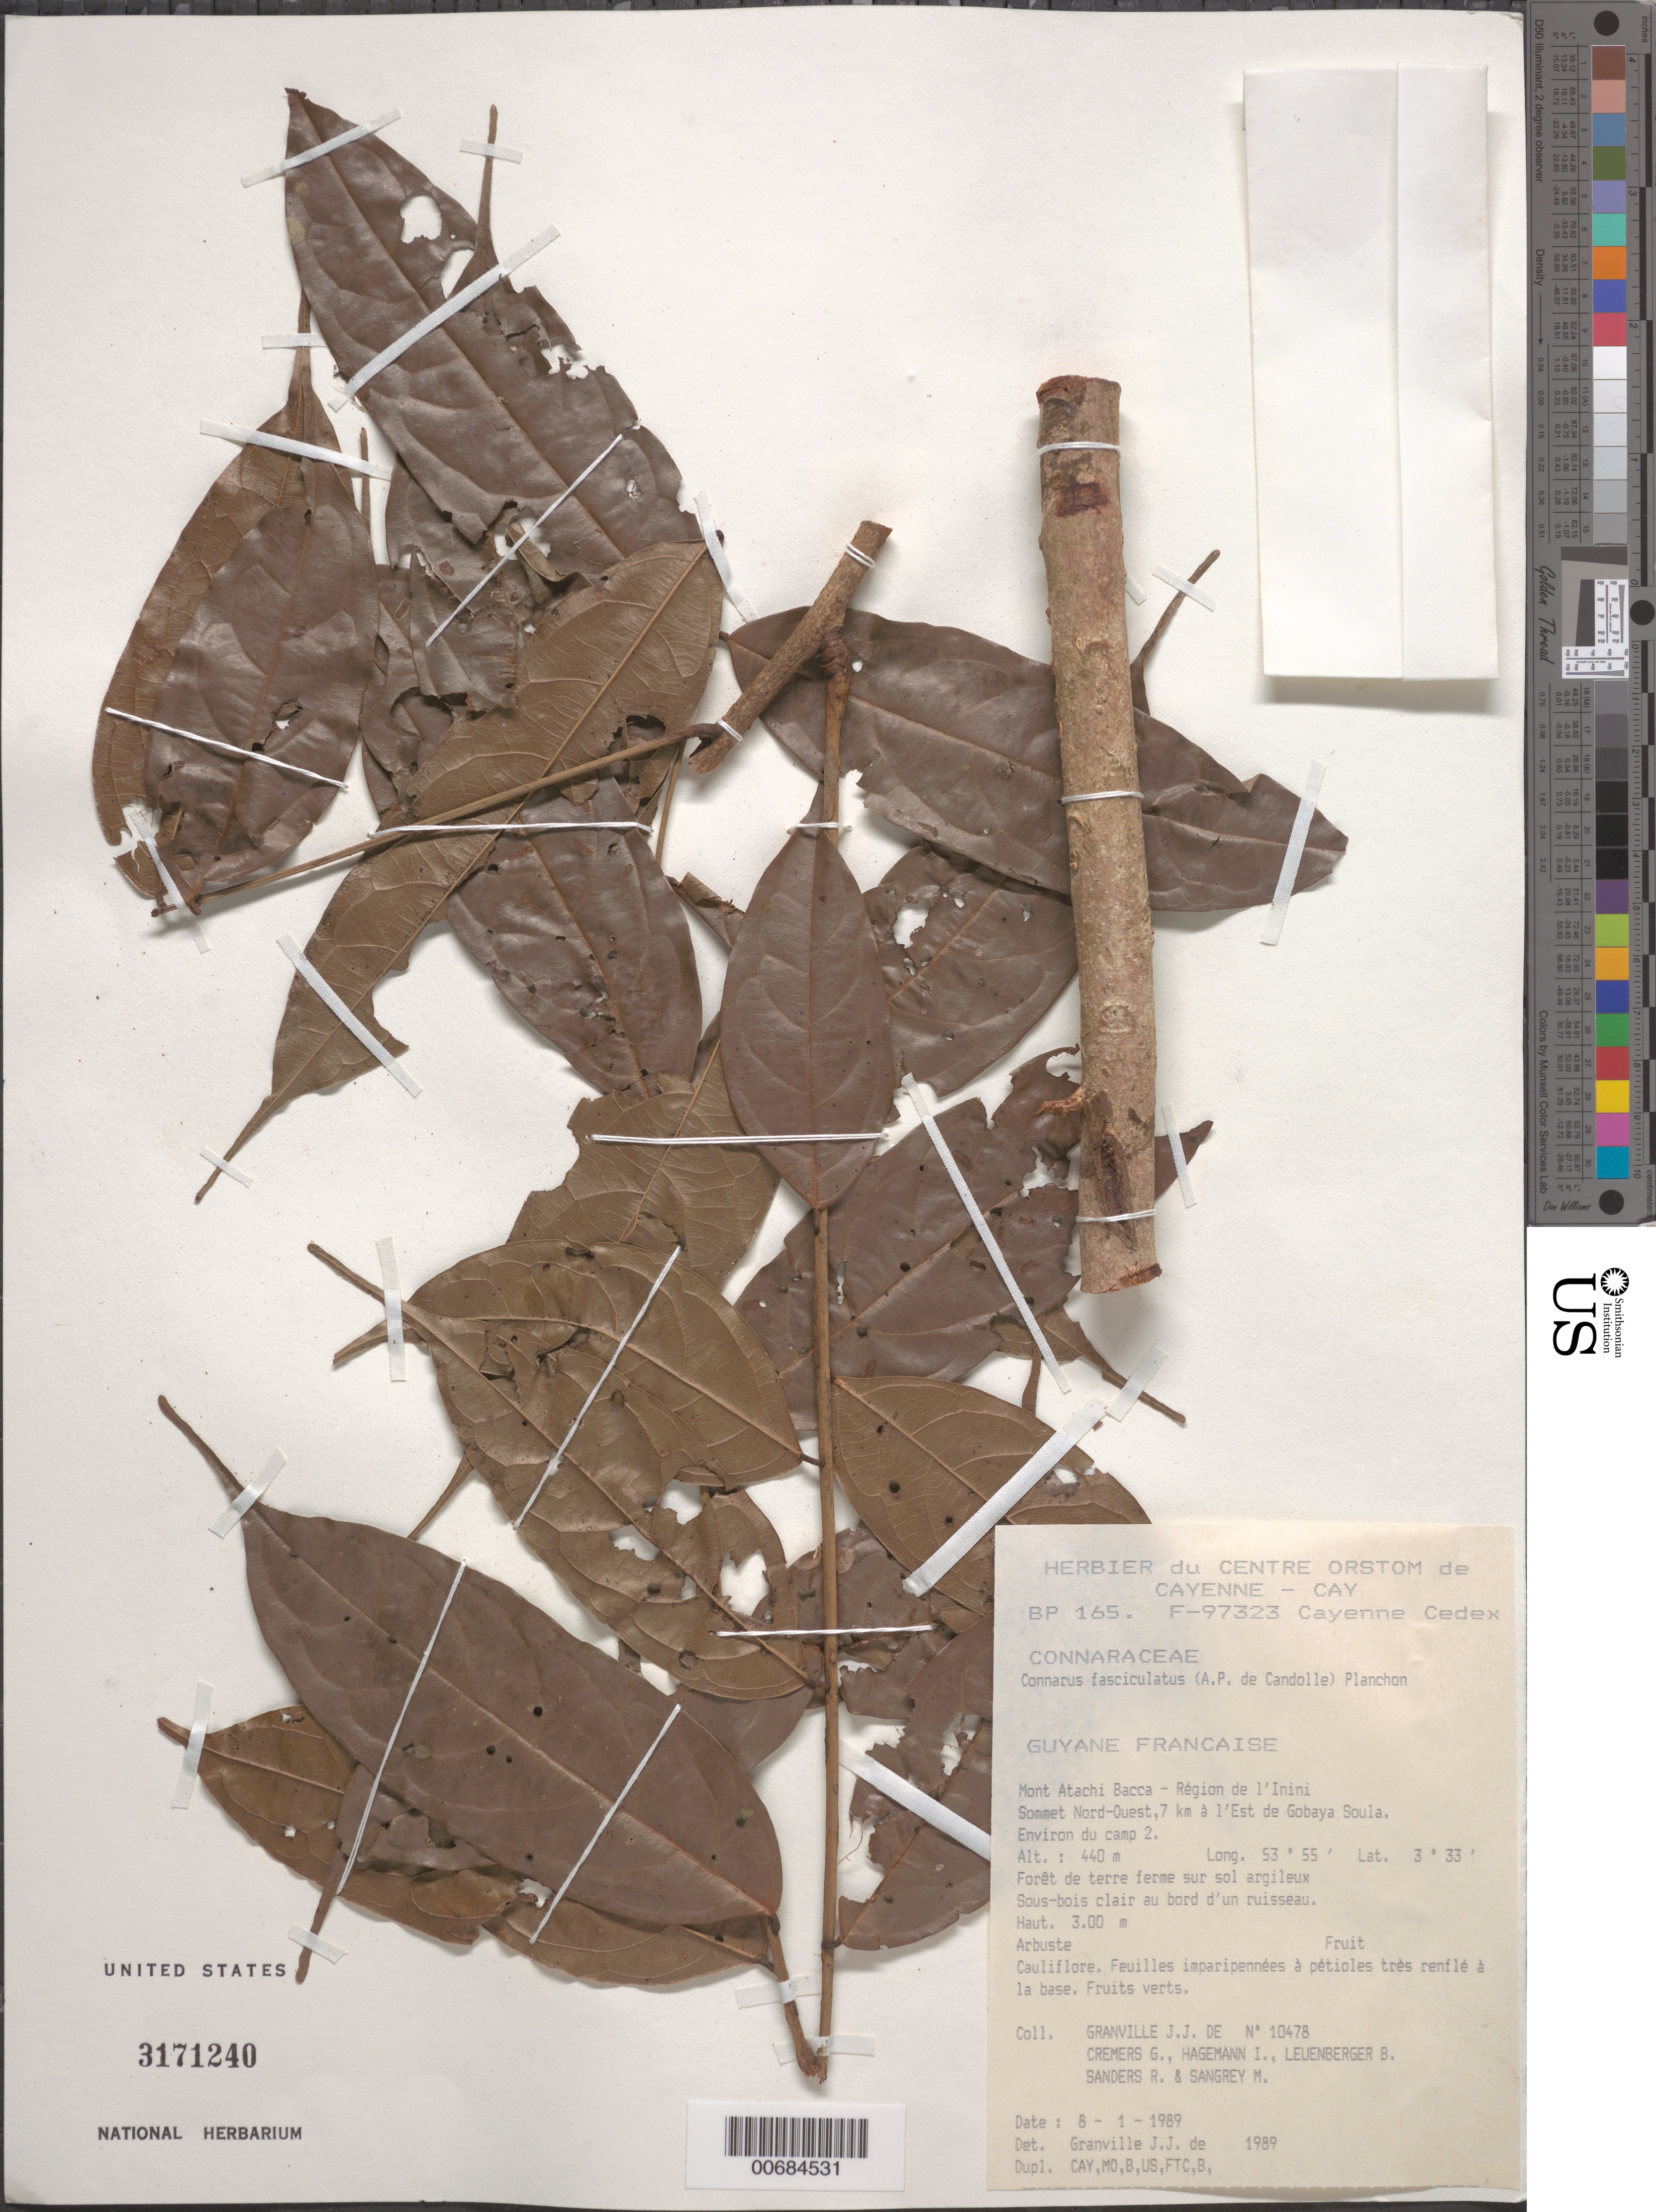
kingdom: Plantae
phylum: Tracheophyta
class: Magnoliopsida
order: Oxalidales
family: Connaraceae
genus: Connarus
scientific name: Connarus fasciculatus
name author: (DC.) Planch.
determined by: Granville, J. J. de, (CAY), Institut de Recherche pour le Developpement (IRD) (FRENCH GUIANA)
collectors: J.-J. de Granville, G. Cremers, J. Hagemann, B. E. Leuenberger & M. S. Sangrey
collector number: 10478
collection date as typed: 8-Jan-89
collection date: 1989-01-08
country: French Guiana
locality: Mont Atachi Bacca, région de l'Inini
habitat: Forest de terre ferme sur sol argileux. Sous-bois clair au bord d'un ruisseau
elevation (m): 440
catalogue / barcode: US 3171240